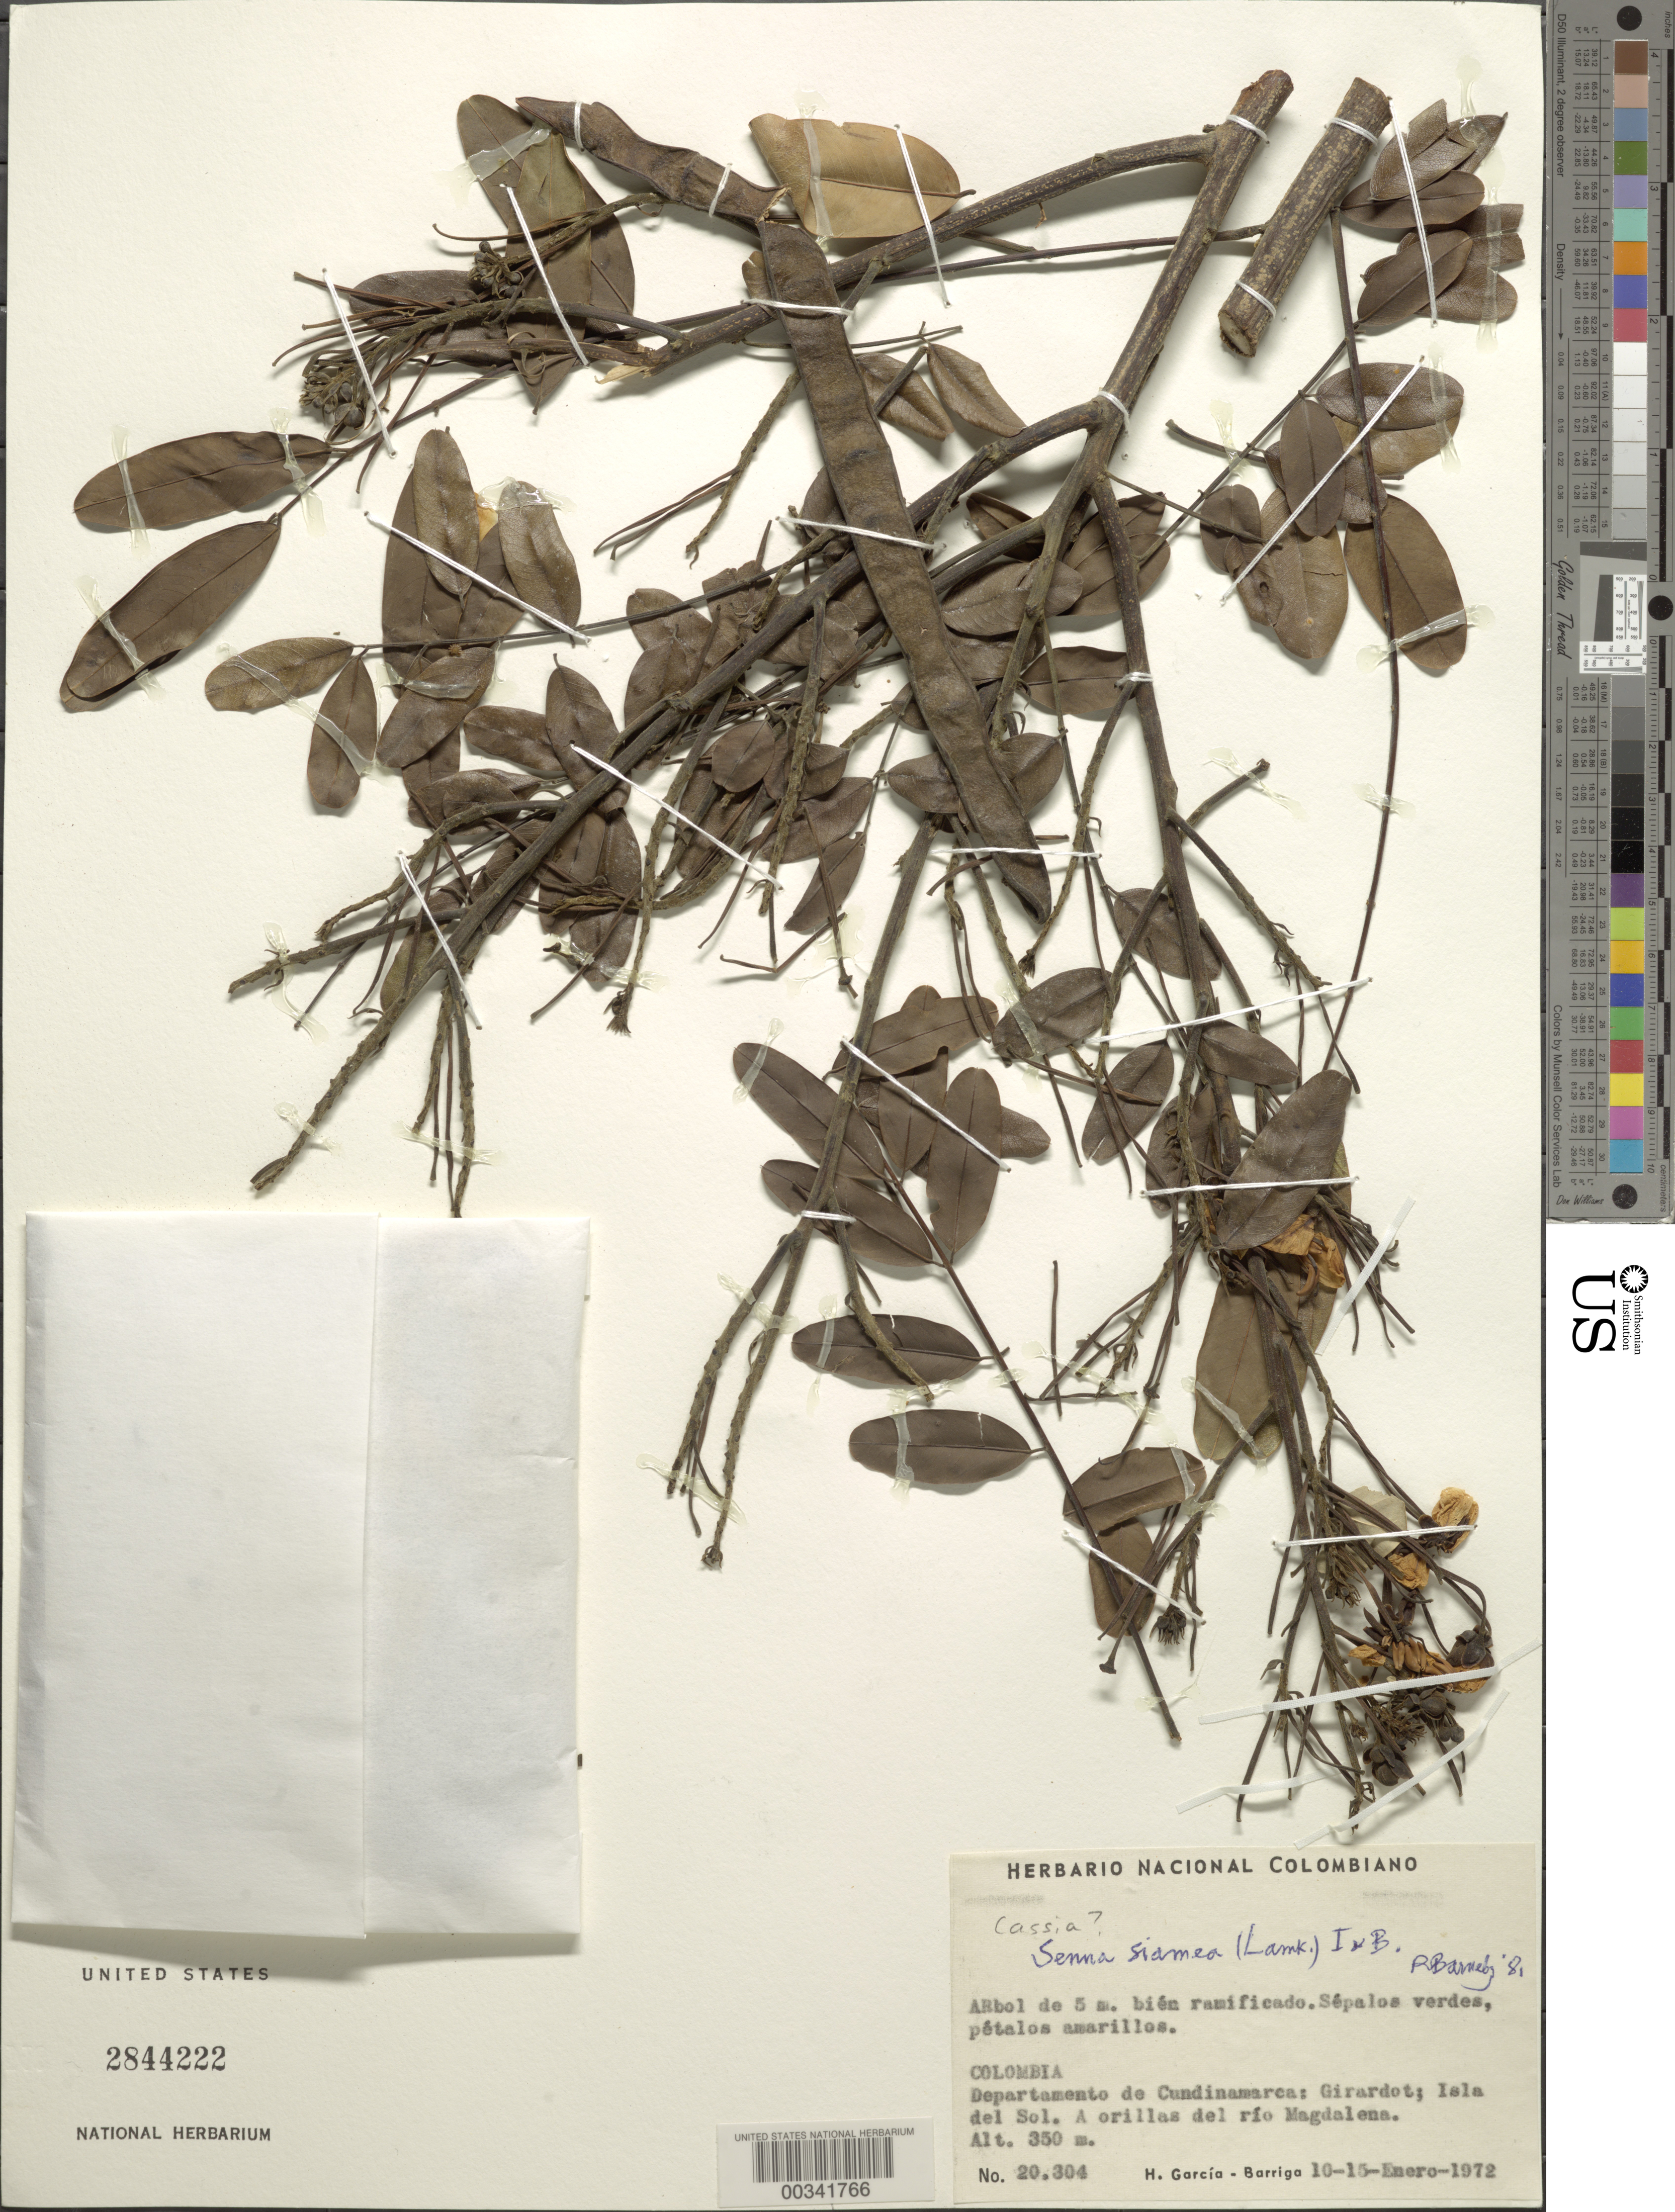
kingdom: Plantae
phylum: Tracheophyta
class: Magnoliopsida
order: Fabales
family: Fabaceae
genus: Senna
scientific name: Senna siamea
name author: (Lam.) H.S. Irwin & Barneby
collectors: H. García Barriga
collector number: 20304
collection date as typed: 10 Jan 1972 to 15 Jan 1972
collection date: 1972-01-10/1972-01-15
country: Colombia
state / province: Cundinamarca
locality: Girardot; Isla del sol; Rio Magdalena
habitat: Orillas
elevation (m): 350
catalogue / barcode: US 2844222